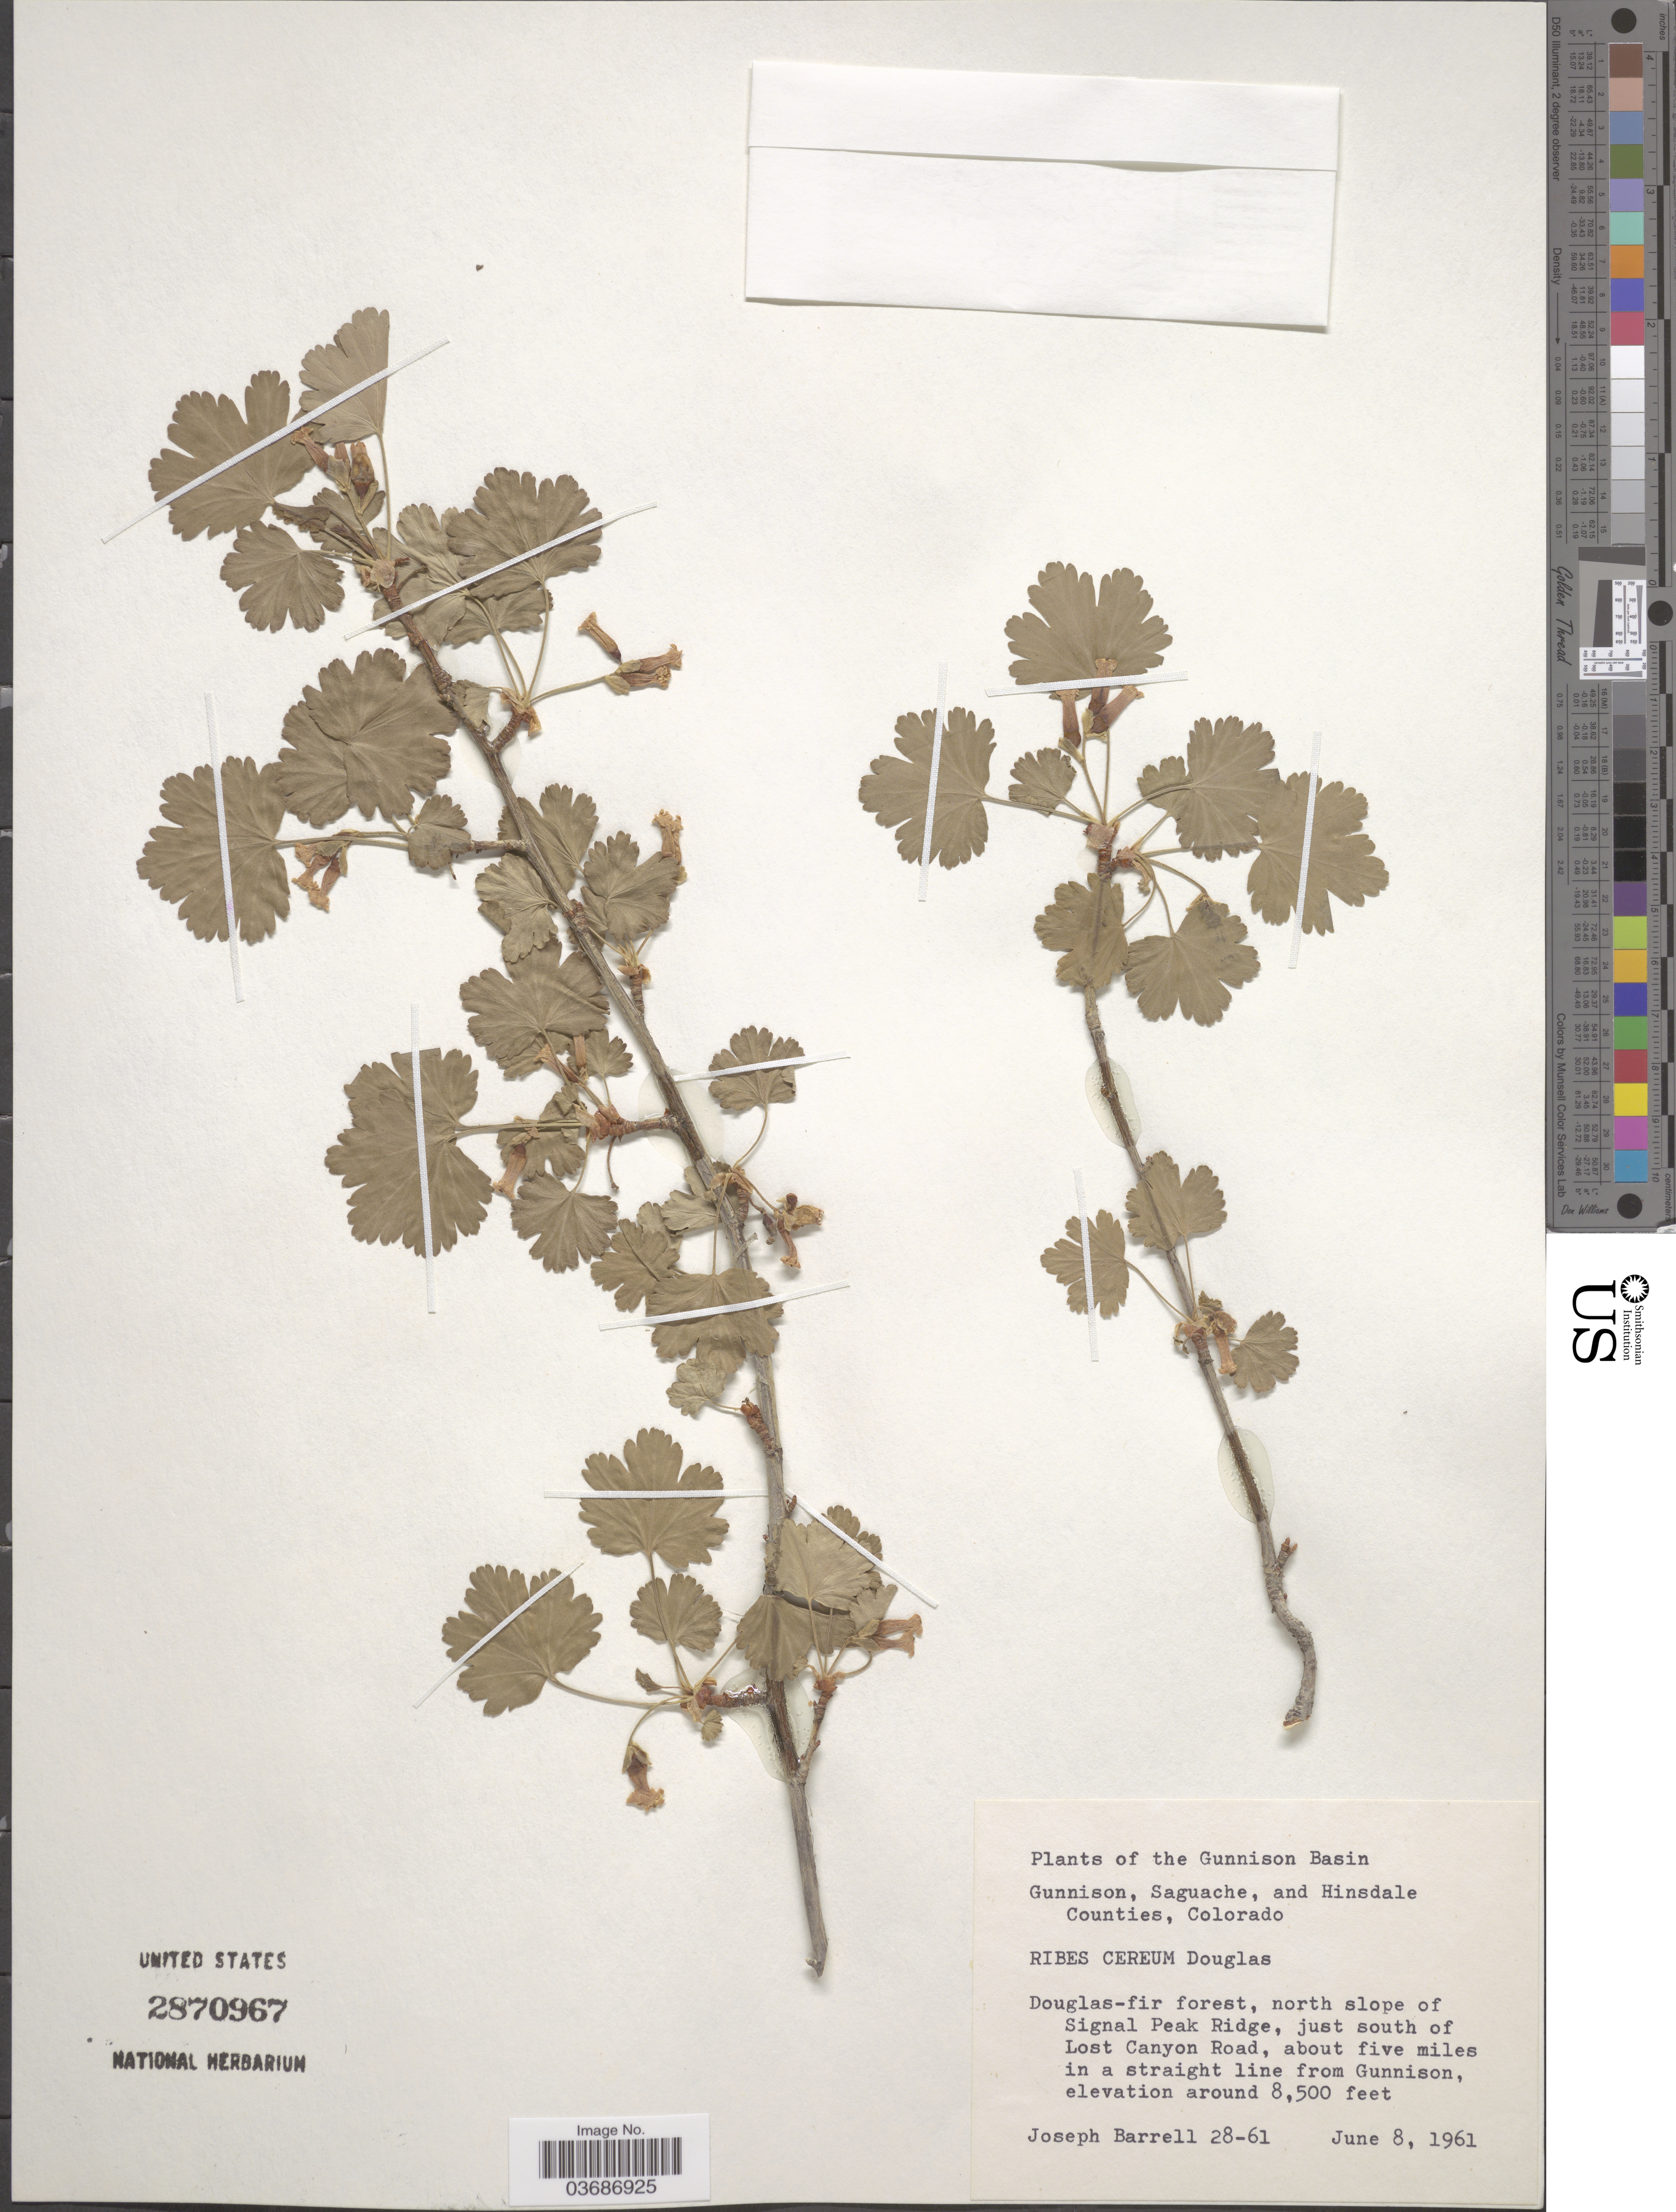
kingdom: Plantae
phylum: Tracheophyta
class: Magnoliopsida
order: Saxifragales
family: Grossulariaceae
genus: Ribes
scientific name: Ribes cereum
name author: Douglas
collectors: J. Barrell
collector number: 28-61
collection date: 1961-06-08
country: United States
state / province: Colorado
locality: The Gunnison Basin. Douglas-fir forest, north slope of Signal Peak Ridge, just south of Lost Canyon Road, about five miles in a straight line from Gunnison.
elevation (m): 2591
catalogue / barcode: US 2870967